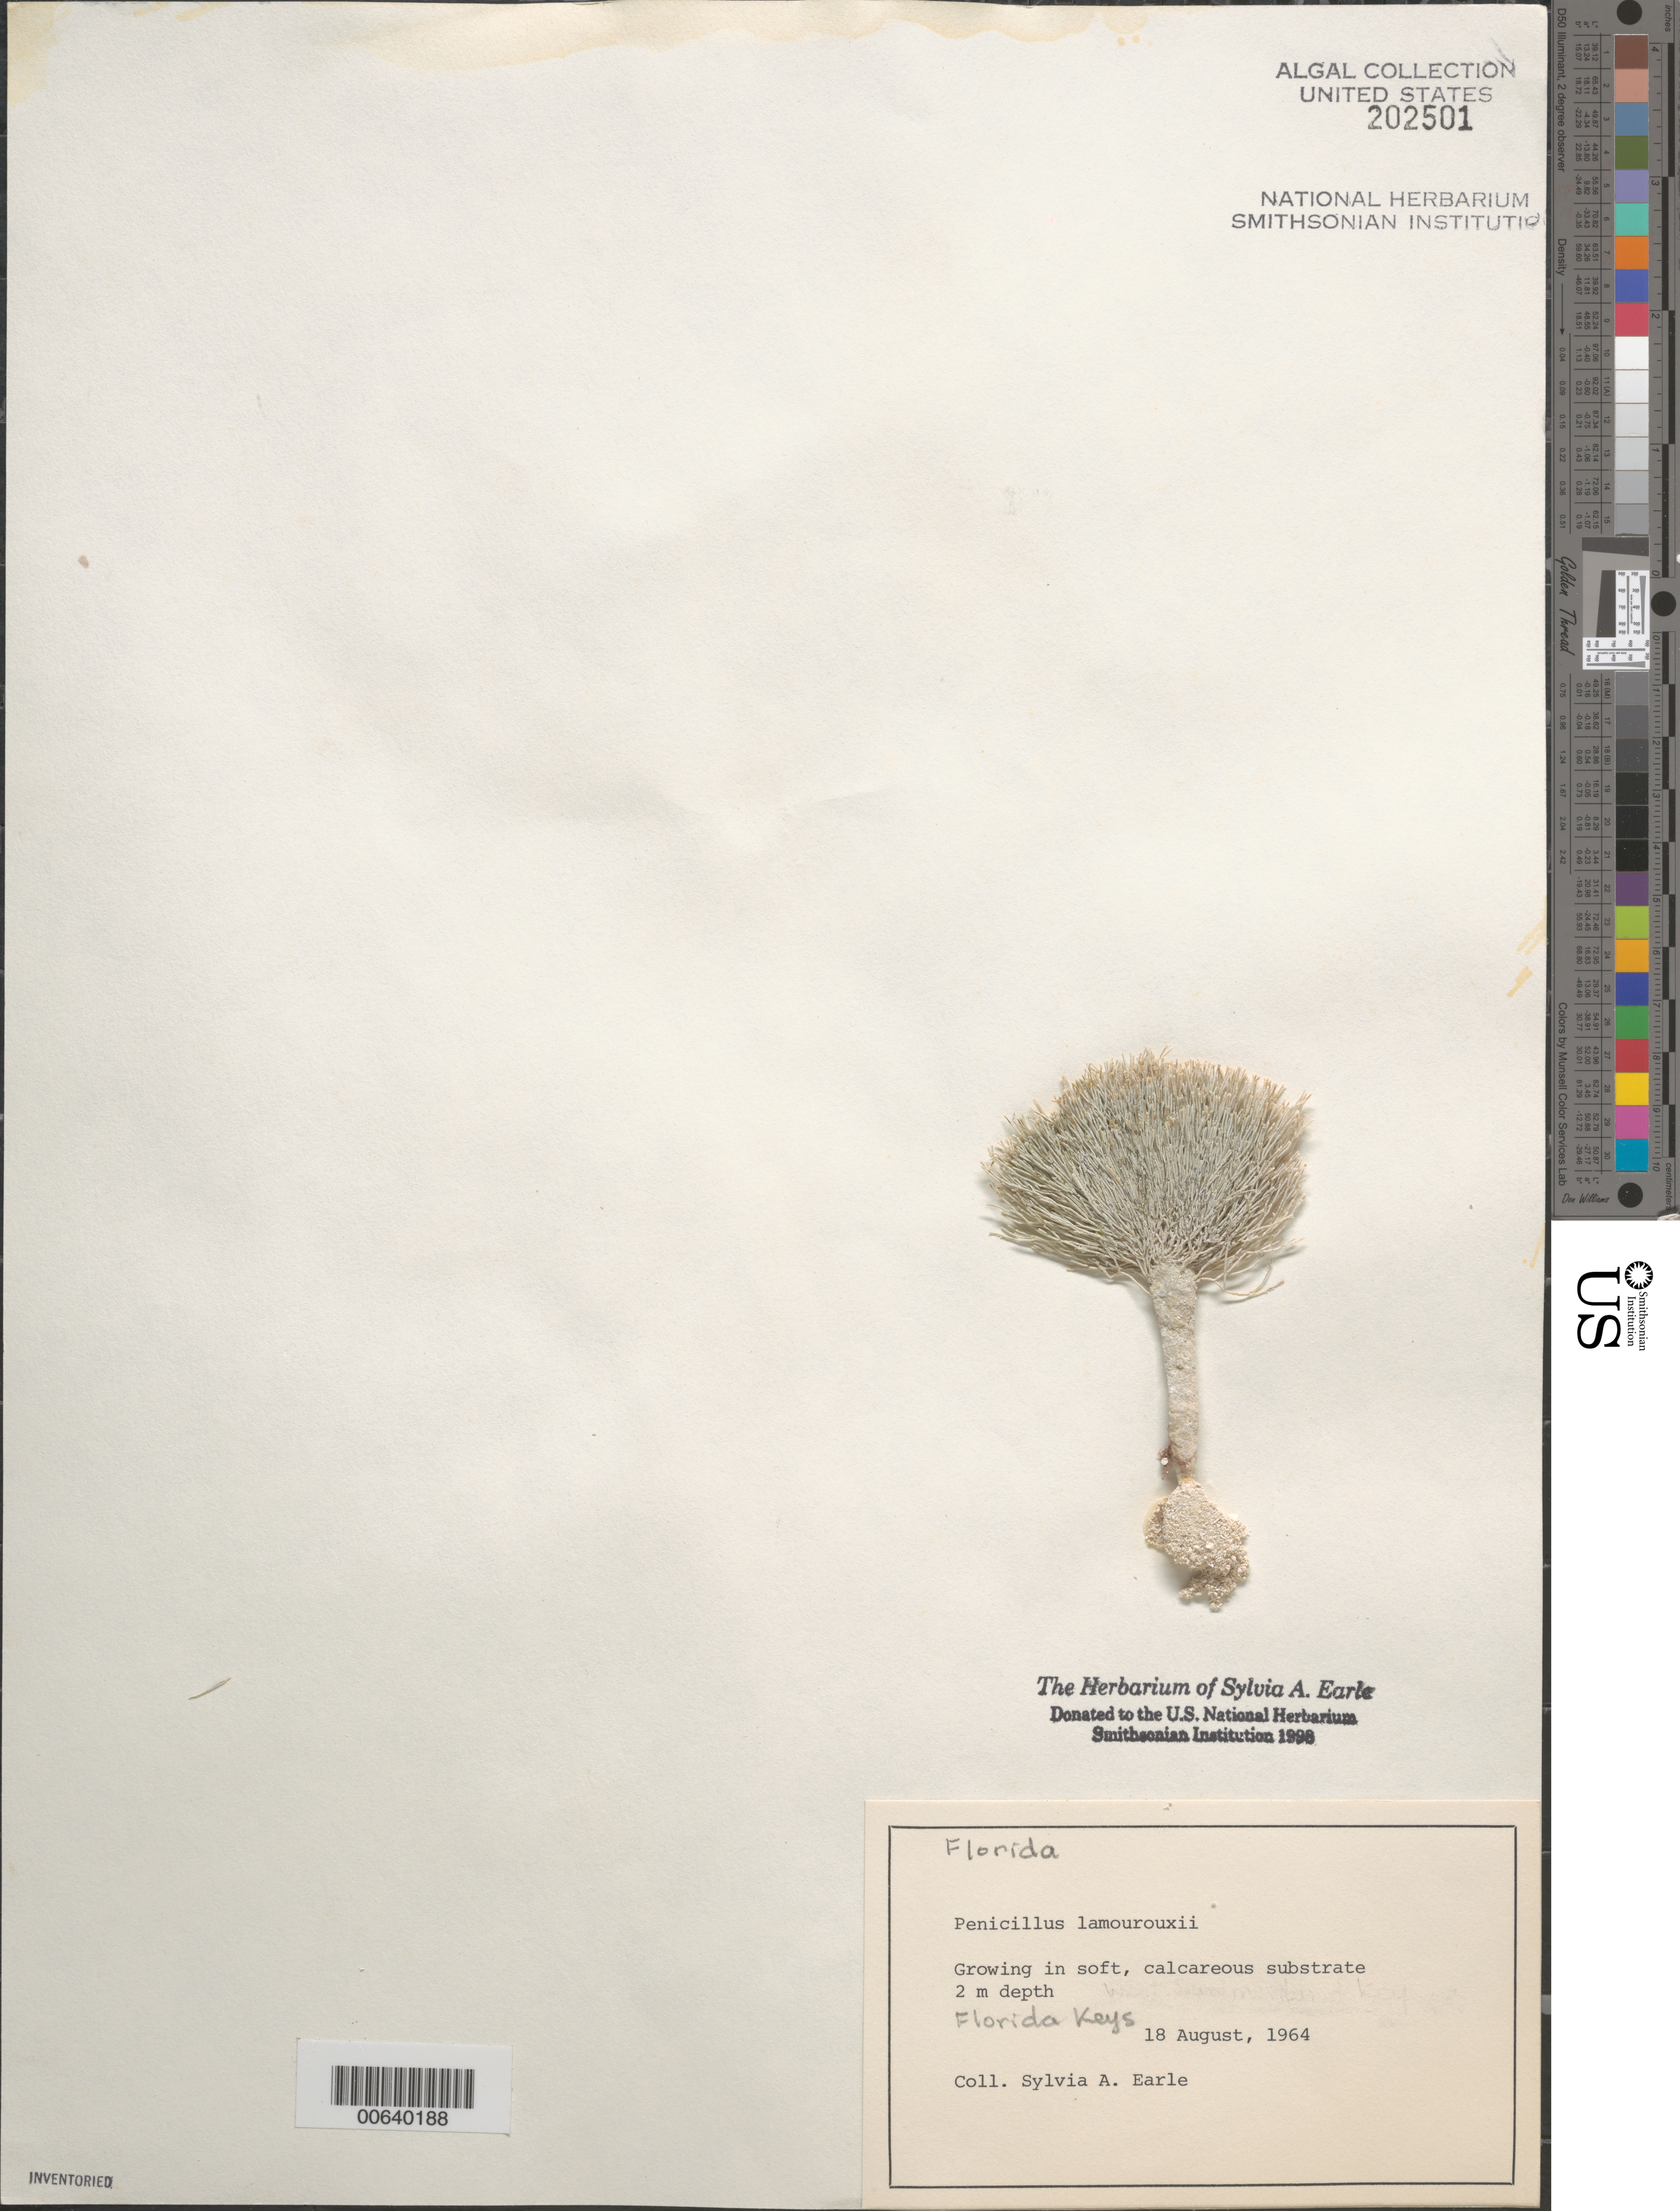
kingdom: Plantae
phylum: Chlorophyta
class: Ulvophyceae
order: Bryopsidales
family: Udoteaceae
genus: Penicillus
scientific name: Penicillus lamourouxii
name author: Decne.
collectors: S. A. Earle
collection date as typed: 18 Aug 1964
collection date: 1964-08-18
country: United States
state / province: Florida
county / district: Monroe County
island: Florida Keys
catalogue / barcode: US 202501